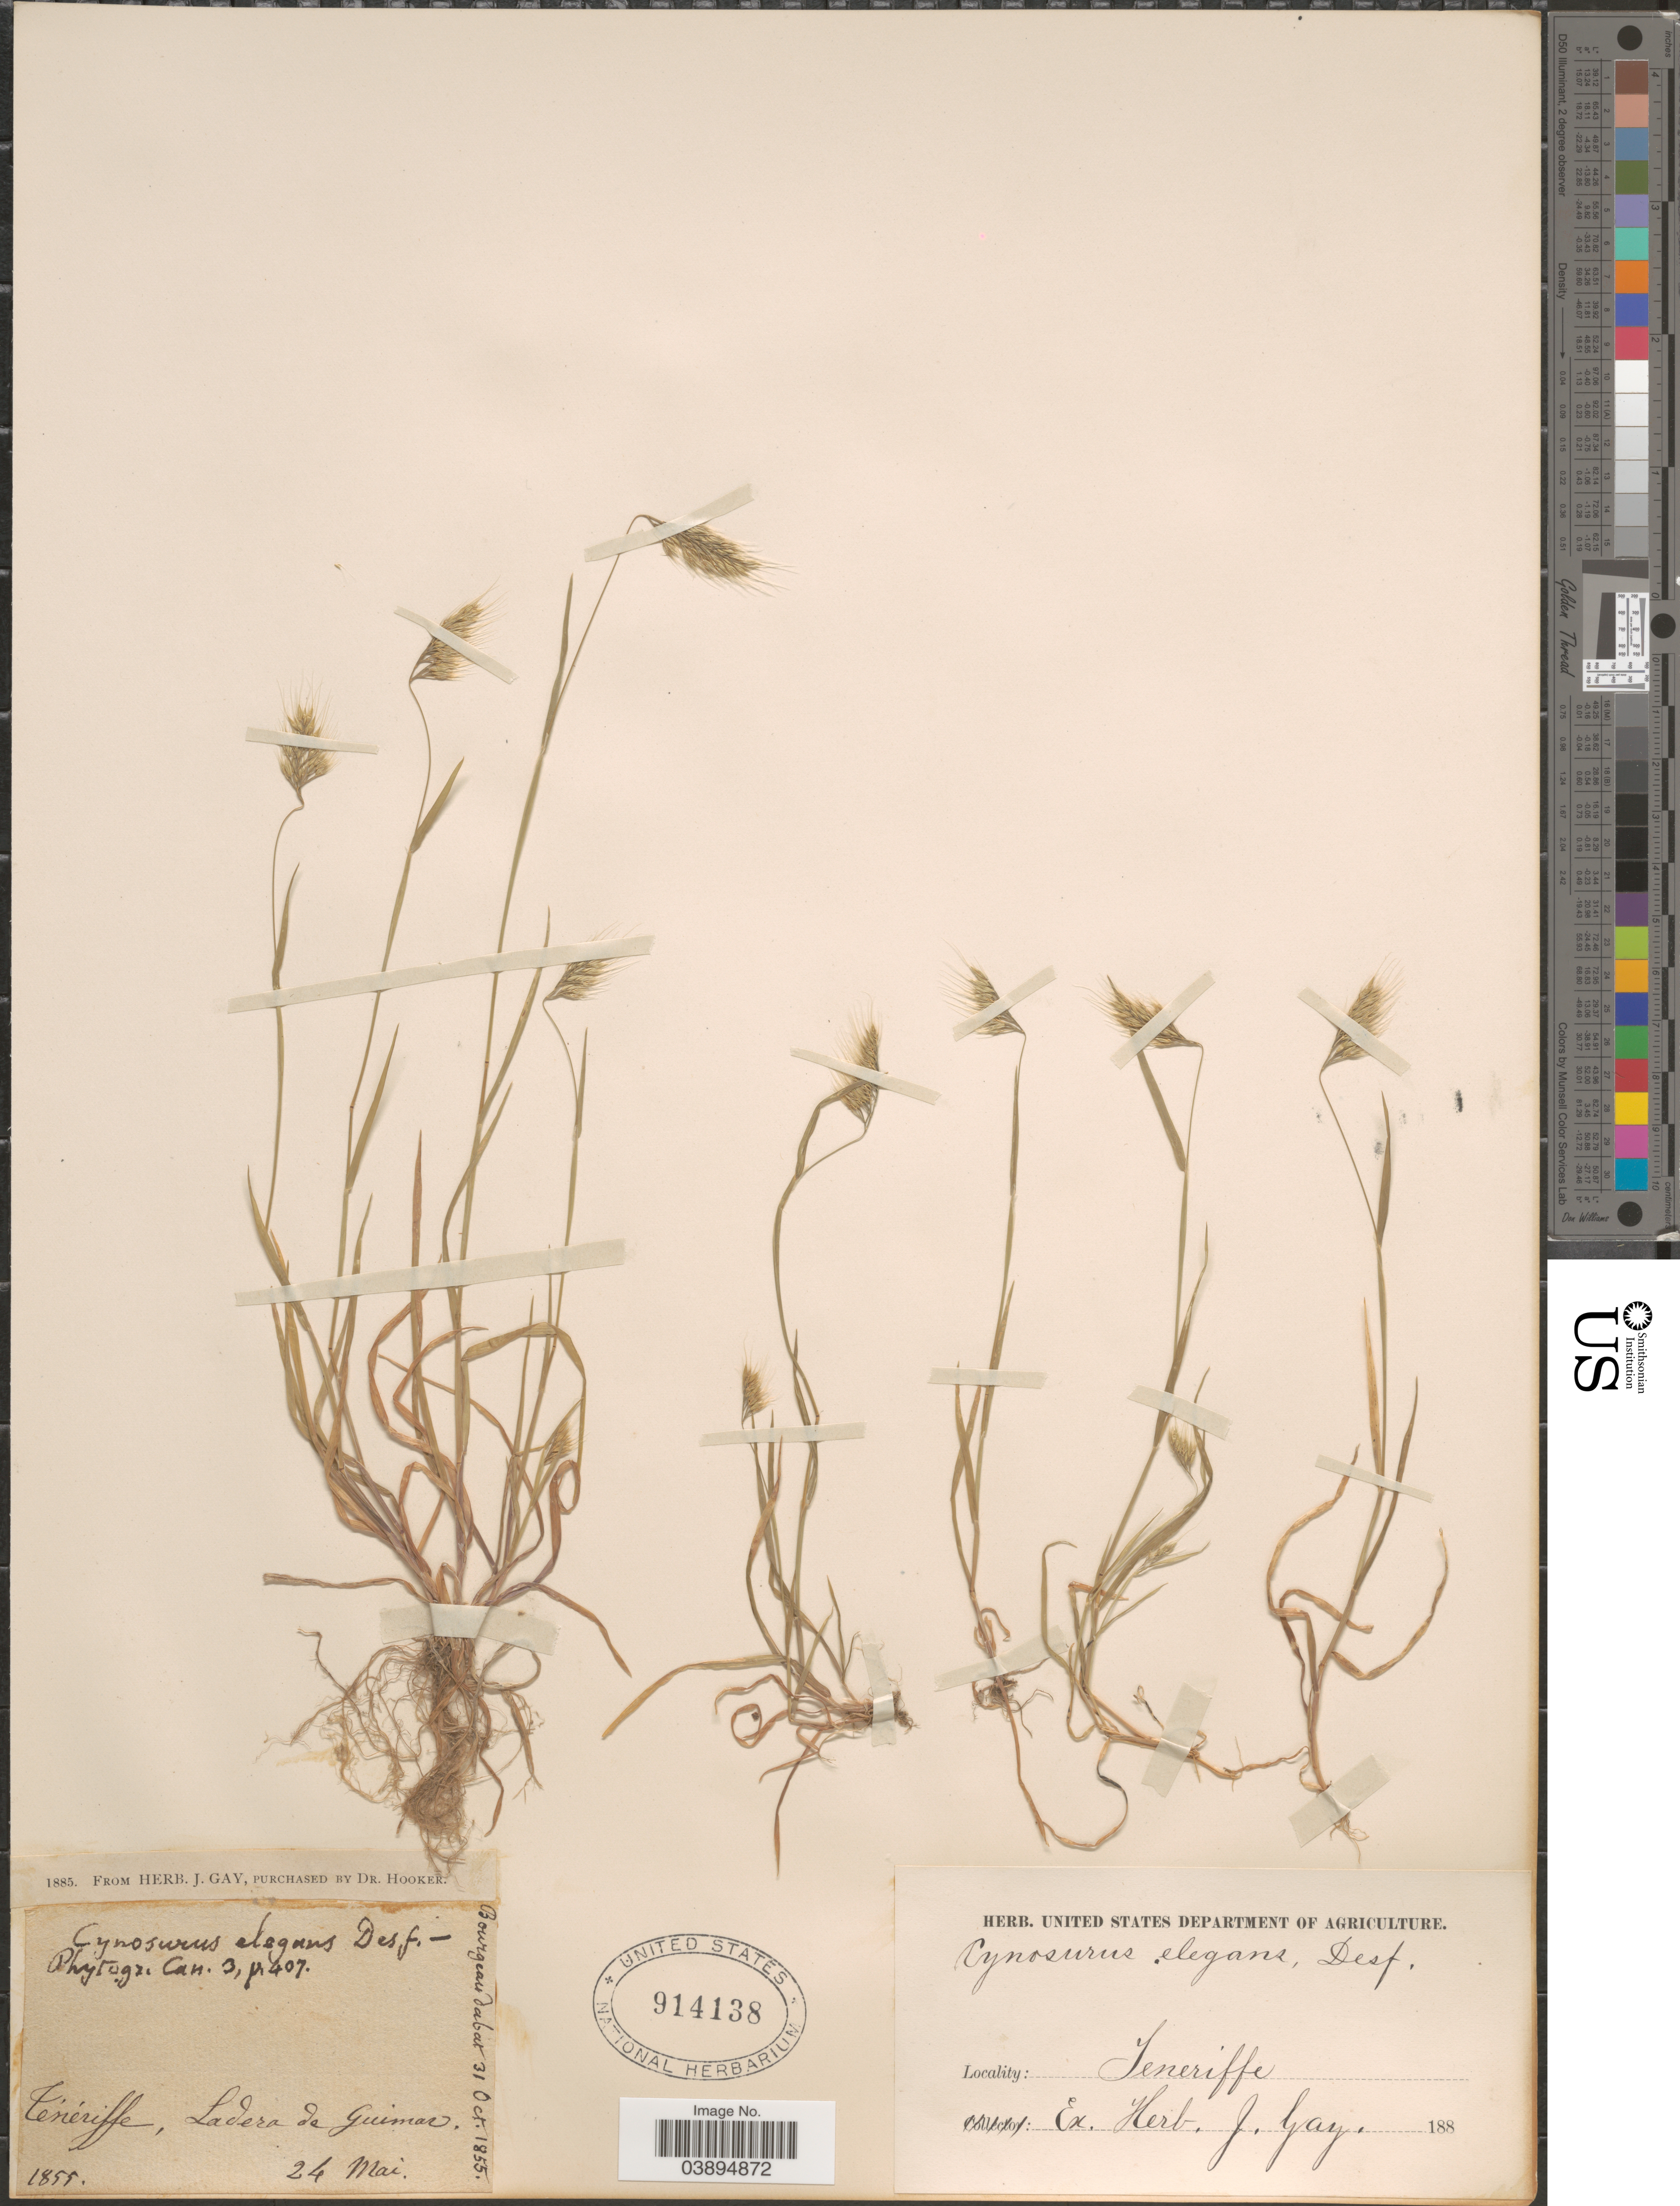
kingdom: Plantae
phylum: Tracheophyta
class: Liliopsida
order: Poales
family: Poaceae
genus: Cynosurus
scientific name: Cynosurus elegans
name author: Desf.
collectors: ex herb. J. Gay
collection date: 1855-05-24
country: Spain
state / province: Canarias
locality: Teneriffe, Ladera de Guimar.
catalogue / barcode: US 914138